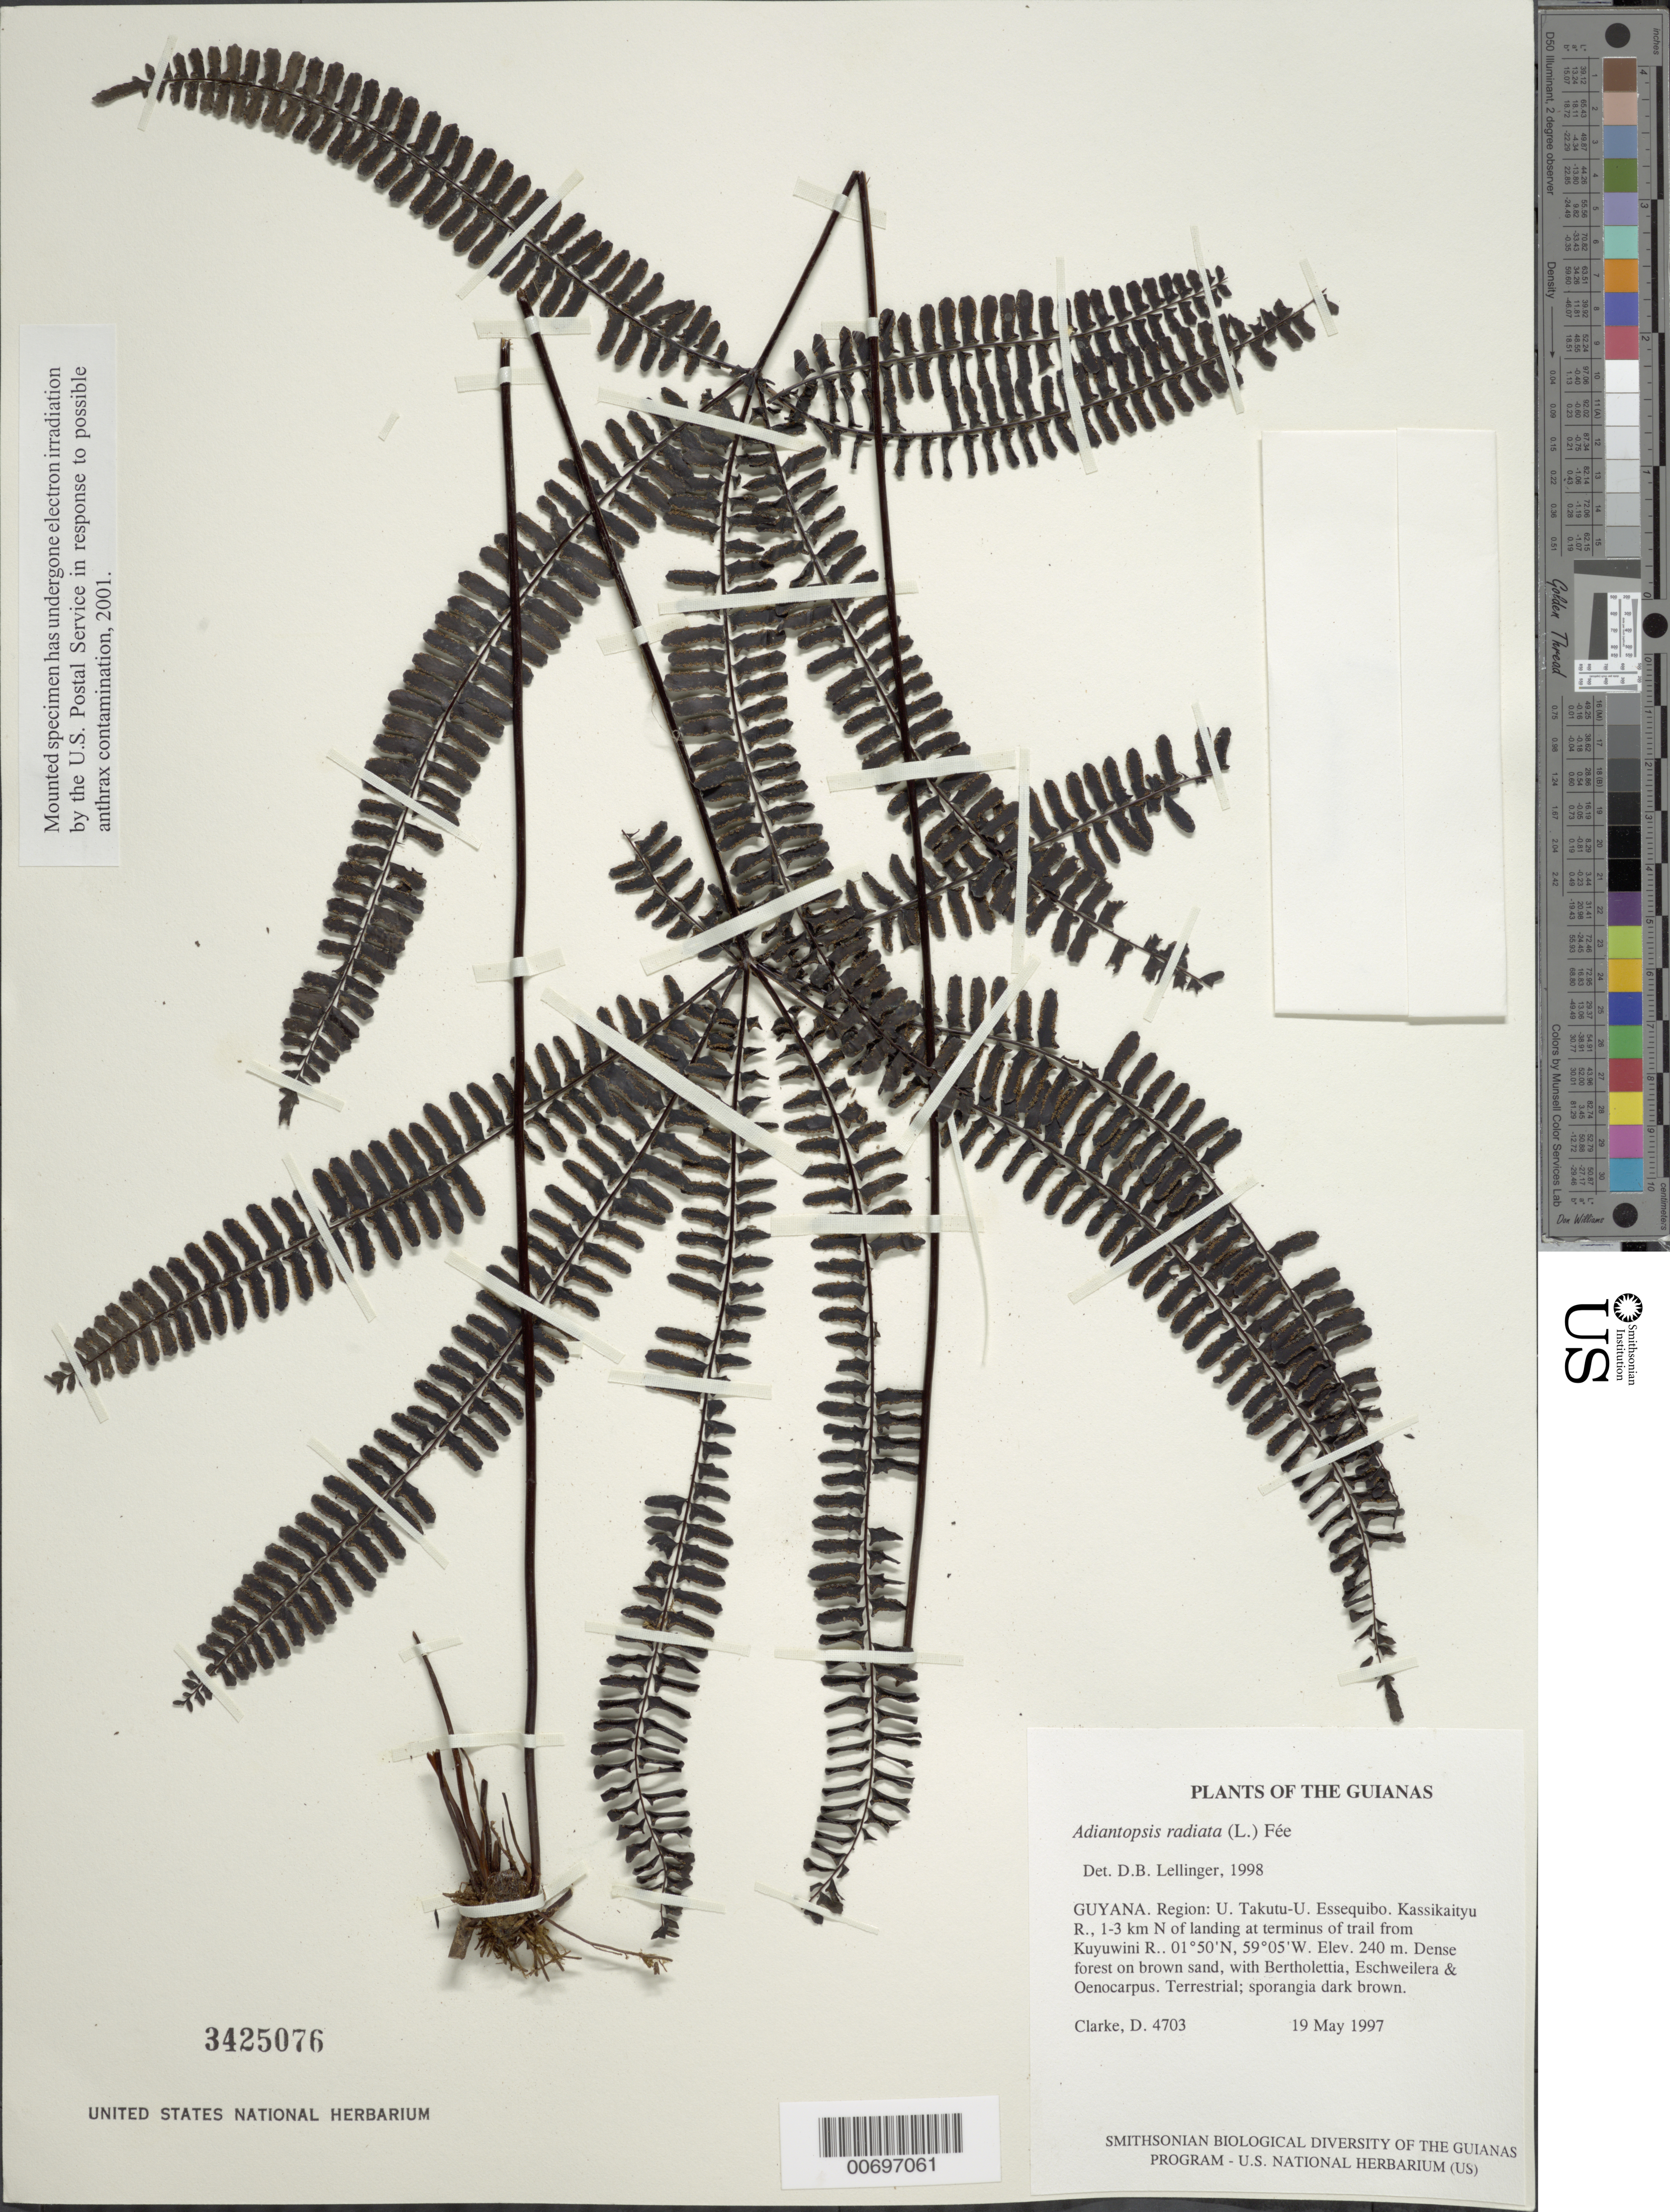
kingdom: Plantae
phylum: Tracheophyta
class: Polypodiopsida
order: Polypodiales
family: Pteridaceae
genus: Adiantopsis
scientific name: Adiantopsis radiata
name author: (L.) Fée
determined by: Lellinger, David B., (BOT), Smithsonian Institution - National Museum of Natural History (UNITED STATES)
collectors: H. D. Clarke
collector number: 4703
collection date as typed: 19 May 1997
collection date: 1997-05-19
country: Guyana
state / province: U. Takutu-U. Essequibo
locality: Kassikaityu R., 1-3 km N of landing at terminus of trail from Kuyuwini R.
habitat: Dense forest on brown sand, with Bertholettia, Eschweilera & Oenocarpus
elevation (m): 240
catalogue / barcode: US 3425076